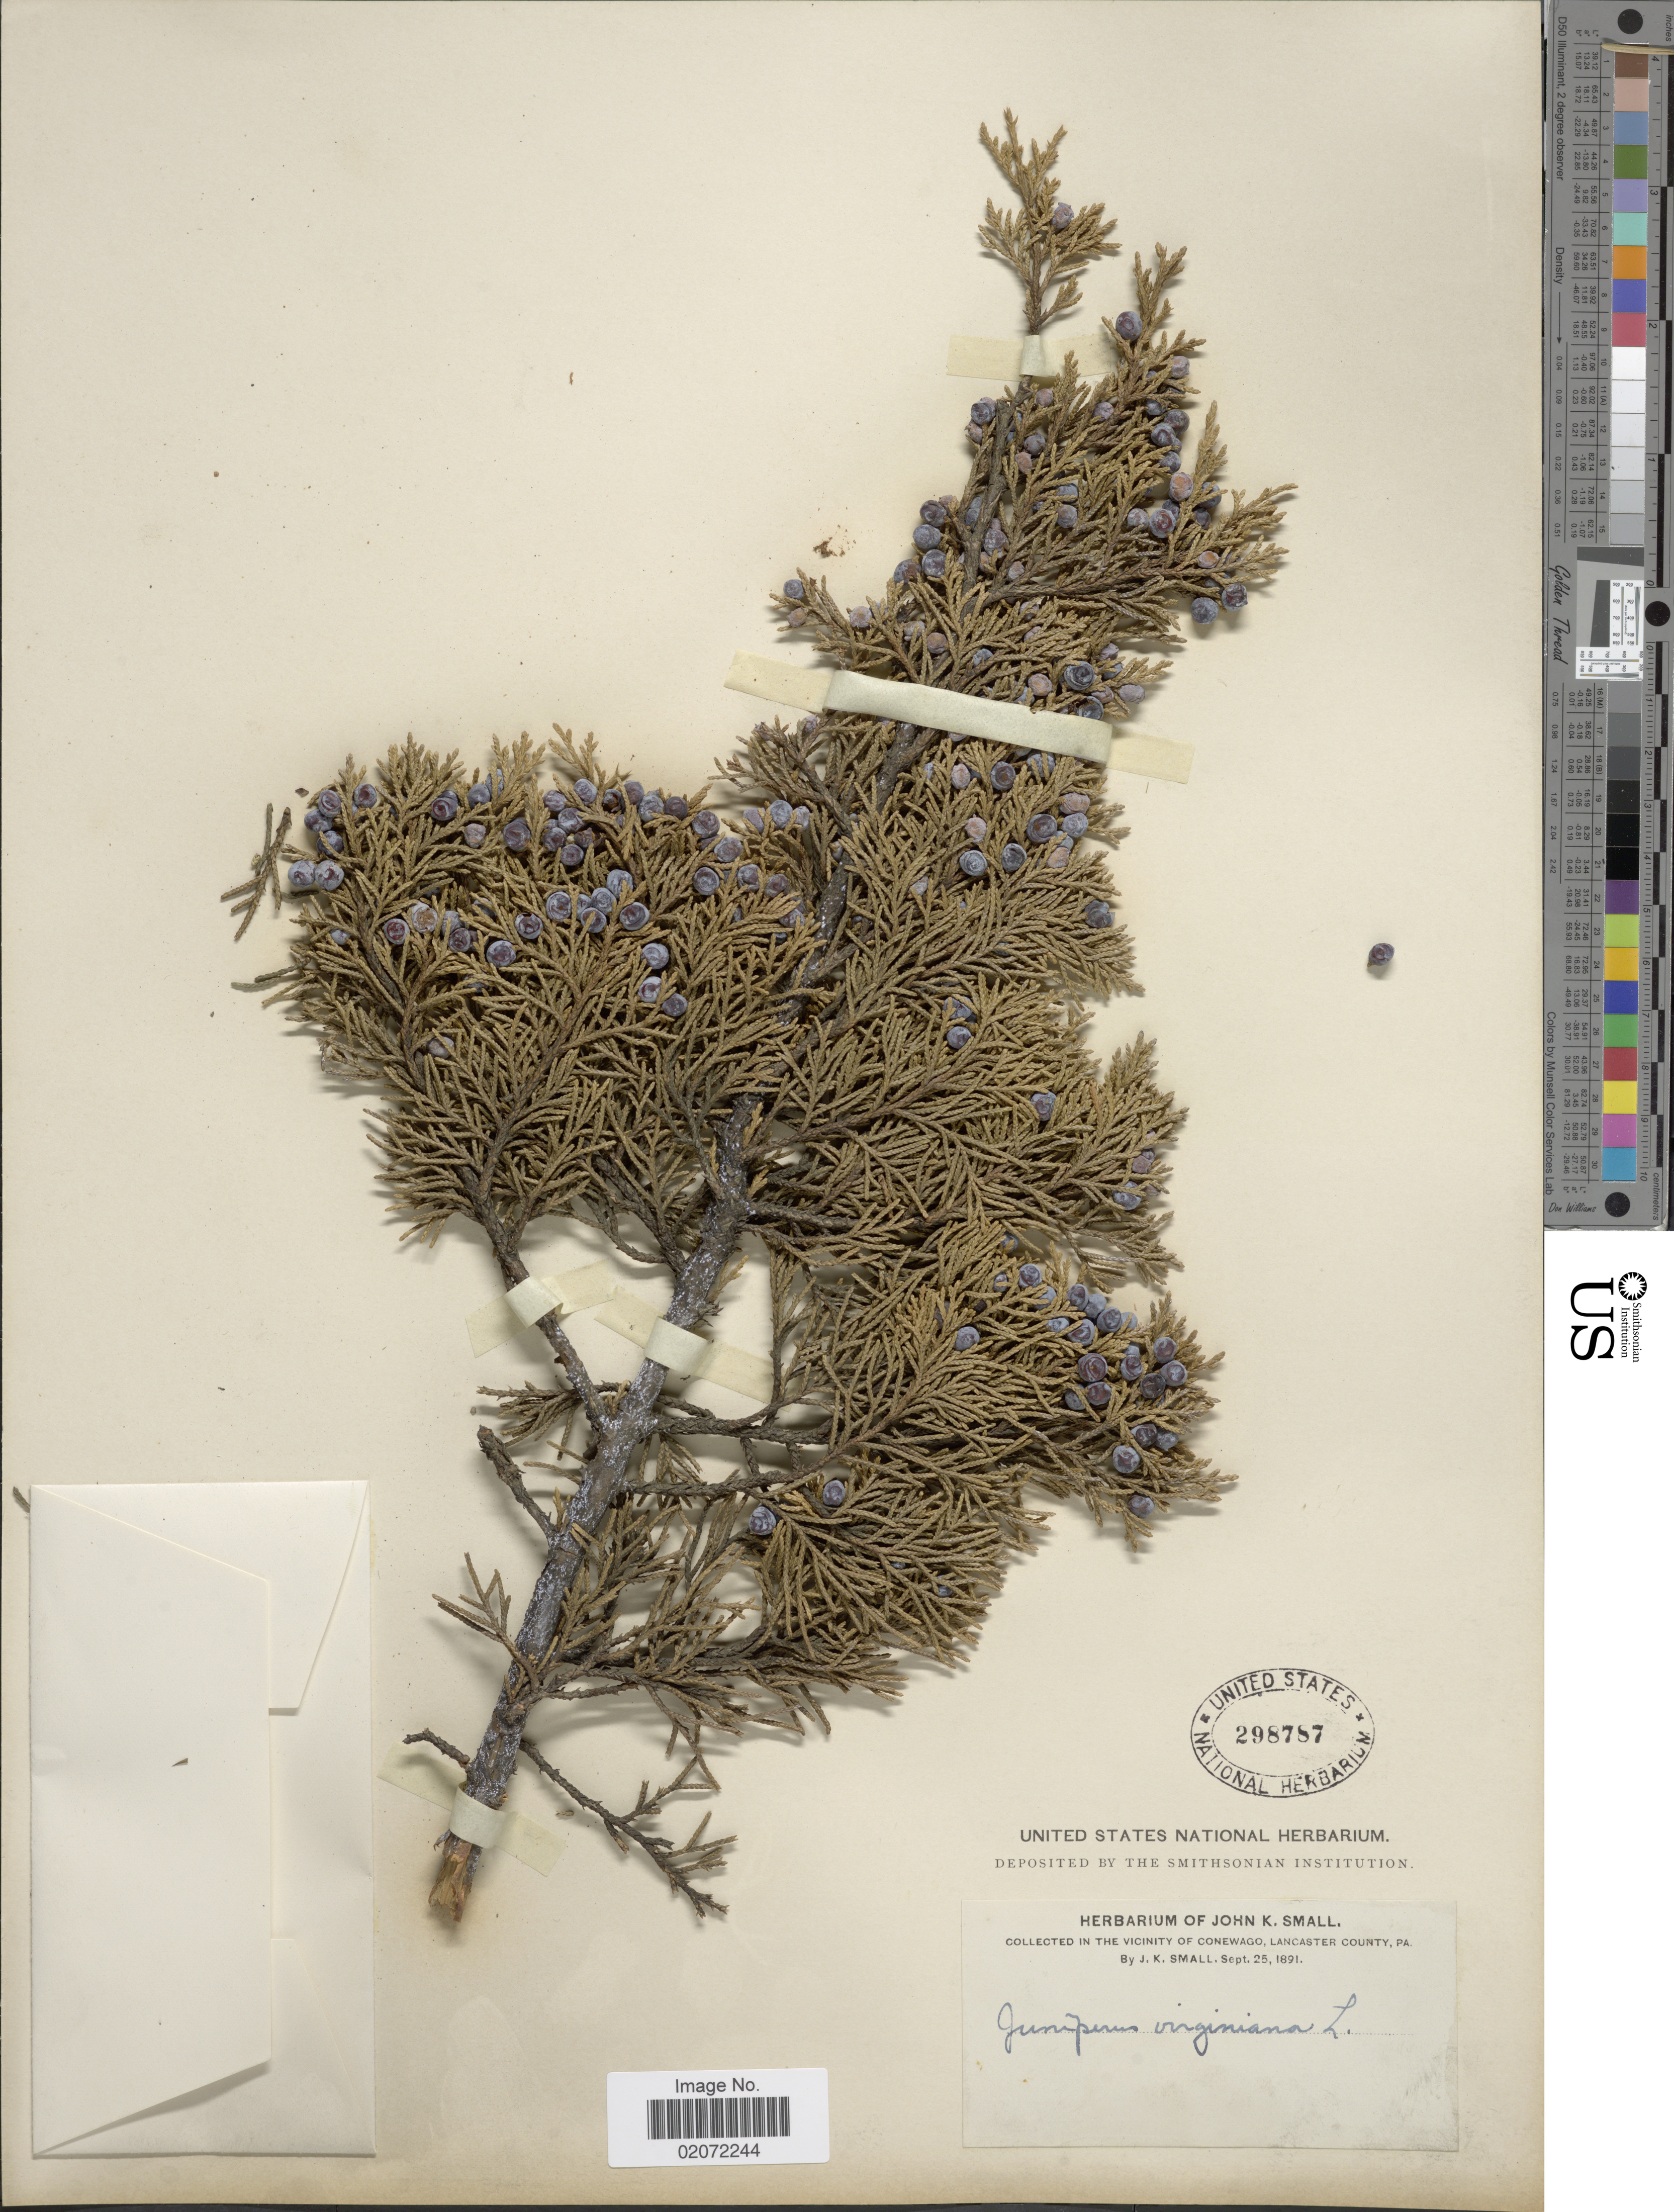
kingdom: Plantae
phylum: Tracheophyta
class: Pinopsida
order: Pinales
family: Cupressaceae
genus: Juniperus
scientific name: Juniperus virginiana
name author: L.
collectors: J. K. Small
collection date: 1891-09-25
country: United States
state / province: Pennsylvania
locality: In the vicinity of Conewago, Lancaster County, Pa.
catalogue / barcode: US 298787